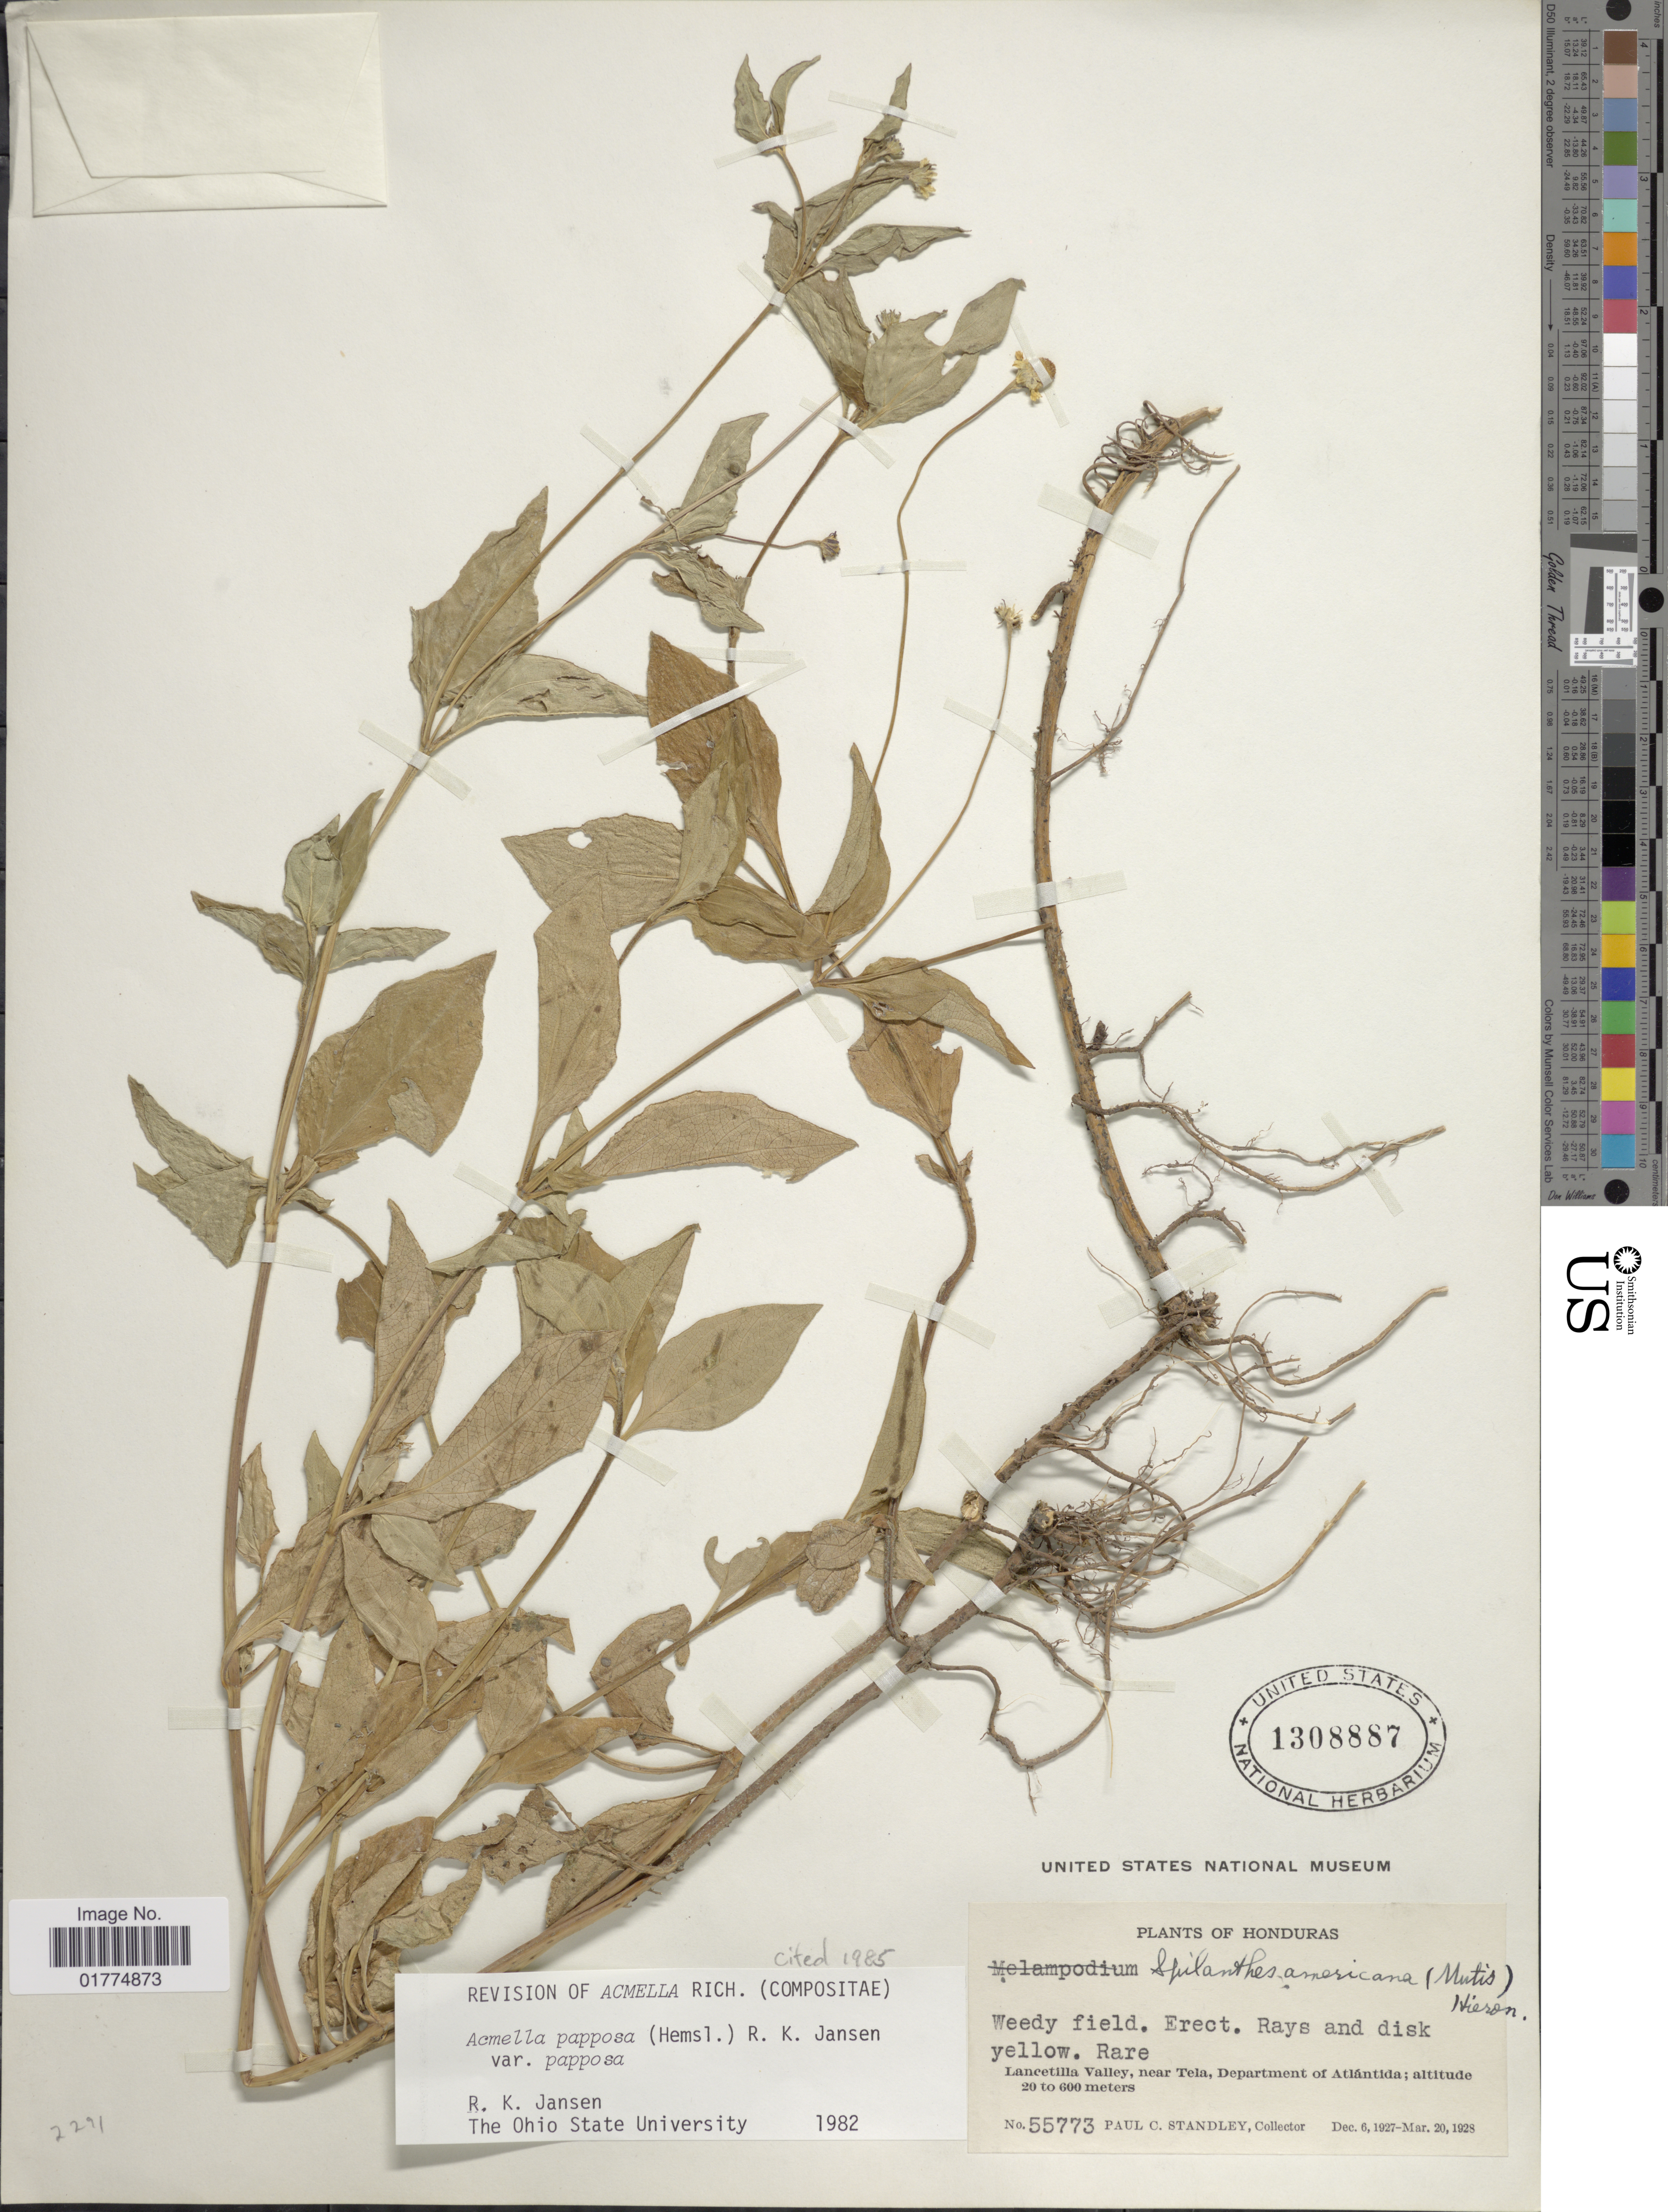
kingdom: Plantae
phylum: Tracheophyta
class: Magnoliopsida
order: Asterales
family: Asteraceae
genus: Acmella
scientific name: Acmella papposa var. papposa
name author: (Hemsl.) R.K. Jansen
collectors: P. C. Standley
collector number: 55773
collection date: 1927-12-06/1928-03-20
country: Honduras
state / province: Atlántida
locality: Lancetilla Valley, near Tela, Department of Atlántida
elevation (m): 20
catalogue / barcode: US 1308887